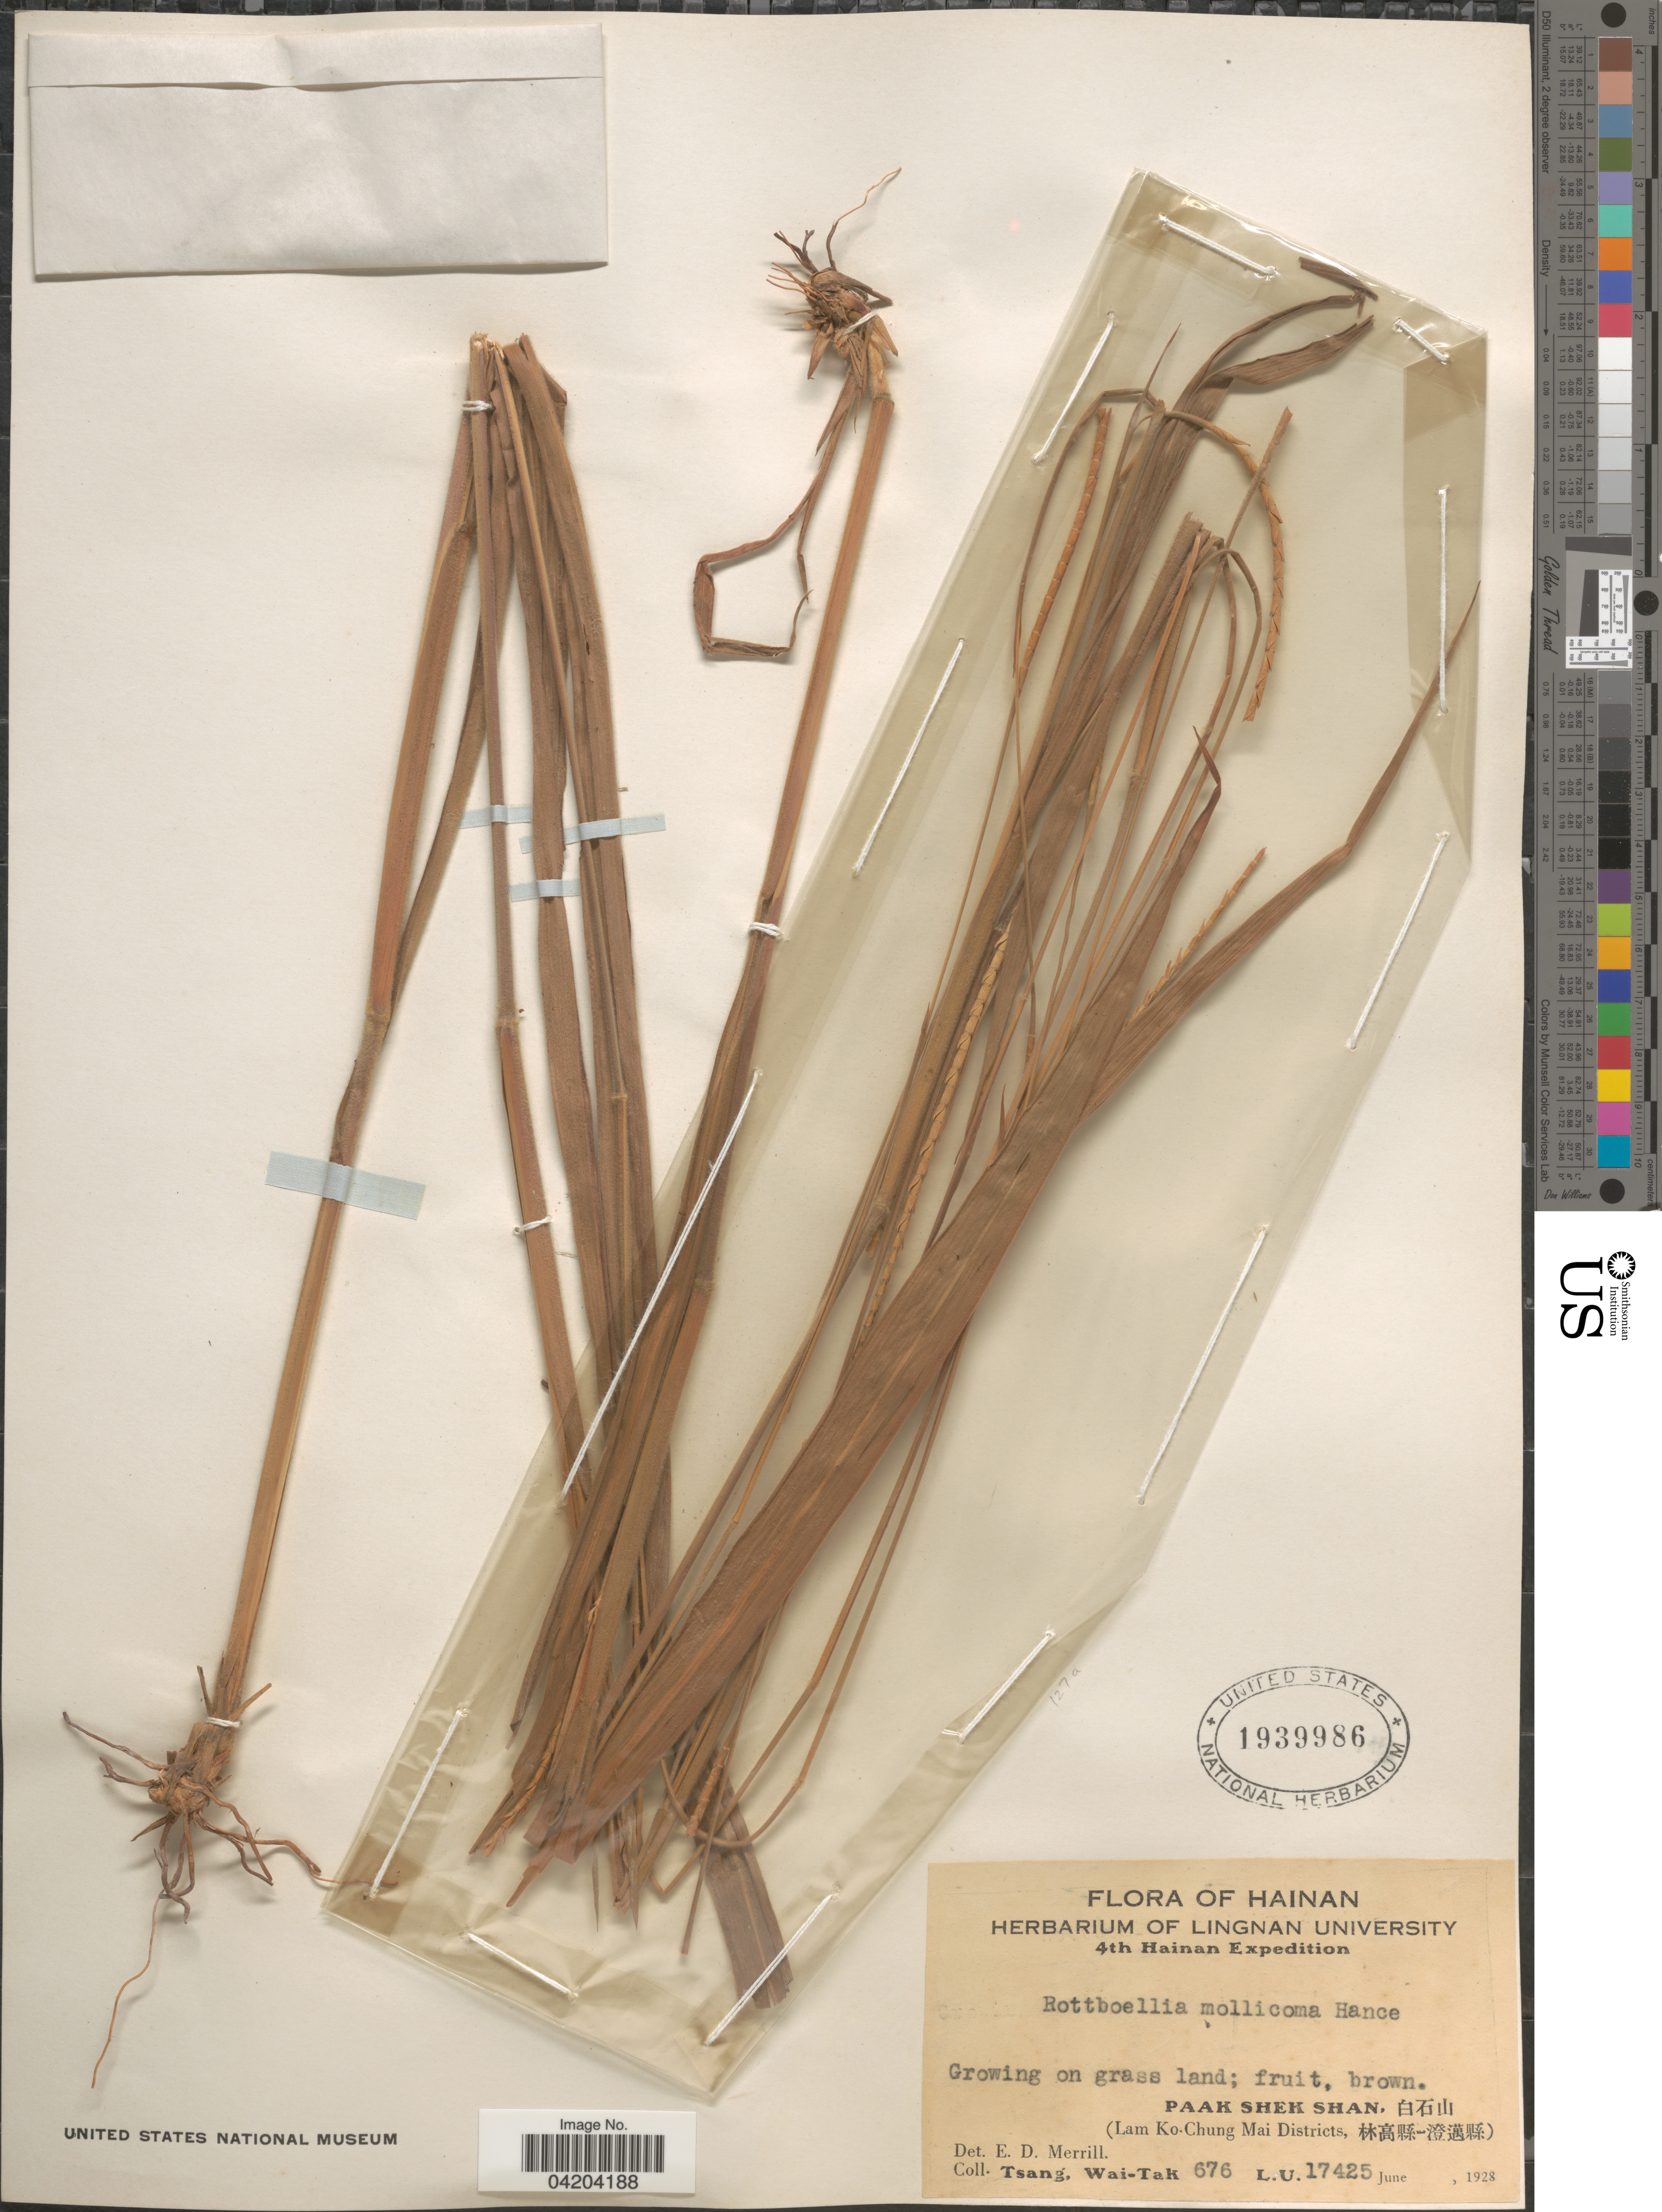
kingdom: Plantae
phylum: Tracheophyta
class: Liliopsida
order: Poales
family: Poaceae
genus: Mnesithea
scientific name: Mnesithea mollicoma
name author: (Hance) A. Camus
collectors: W. T. Tsang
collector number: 676L.U.17425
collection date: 1928-06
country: China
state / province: Hainan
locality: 4th Hainan Expedition. Paak Shek Shan, X. (Lam Ko-Chung Mai Districts, X).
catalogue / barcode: US 1939986